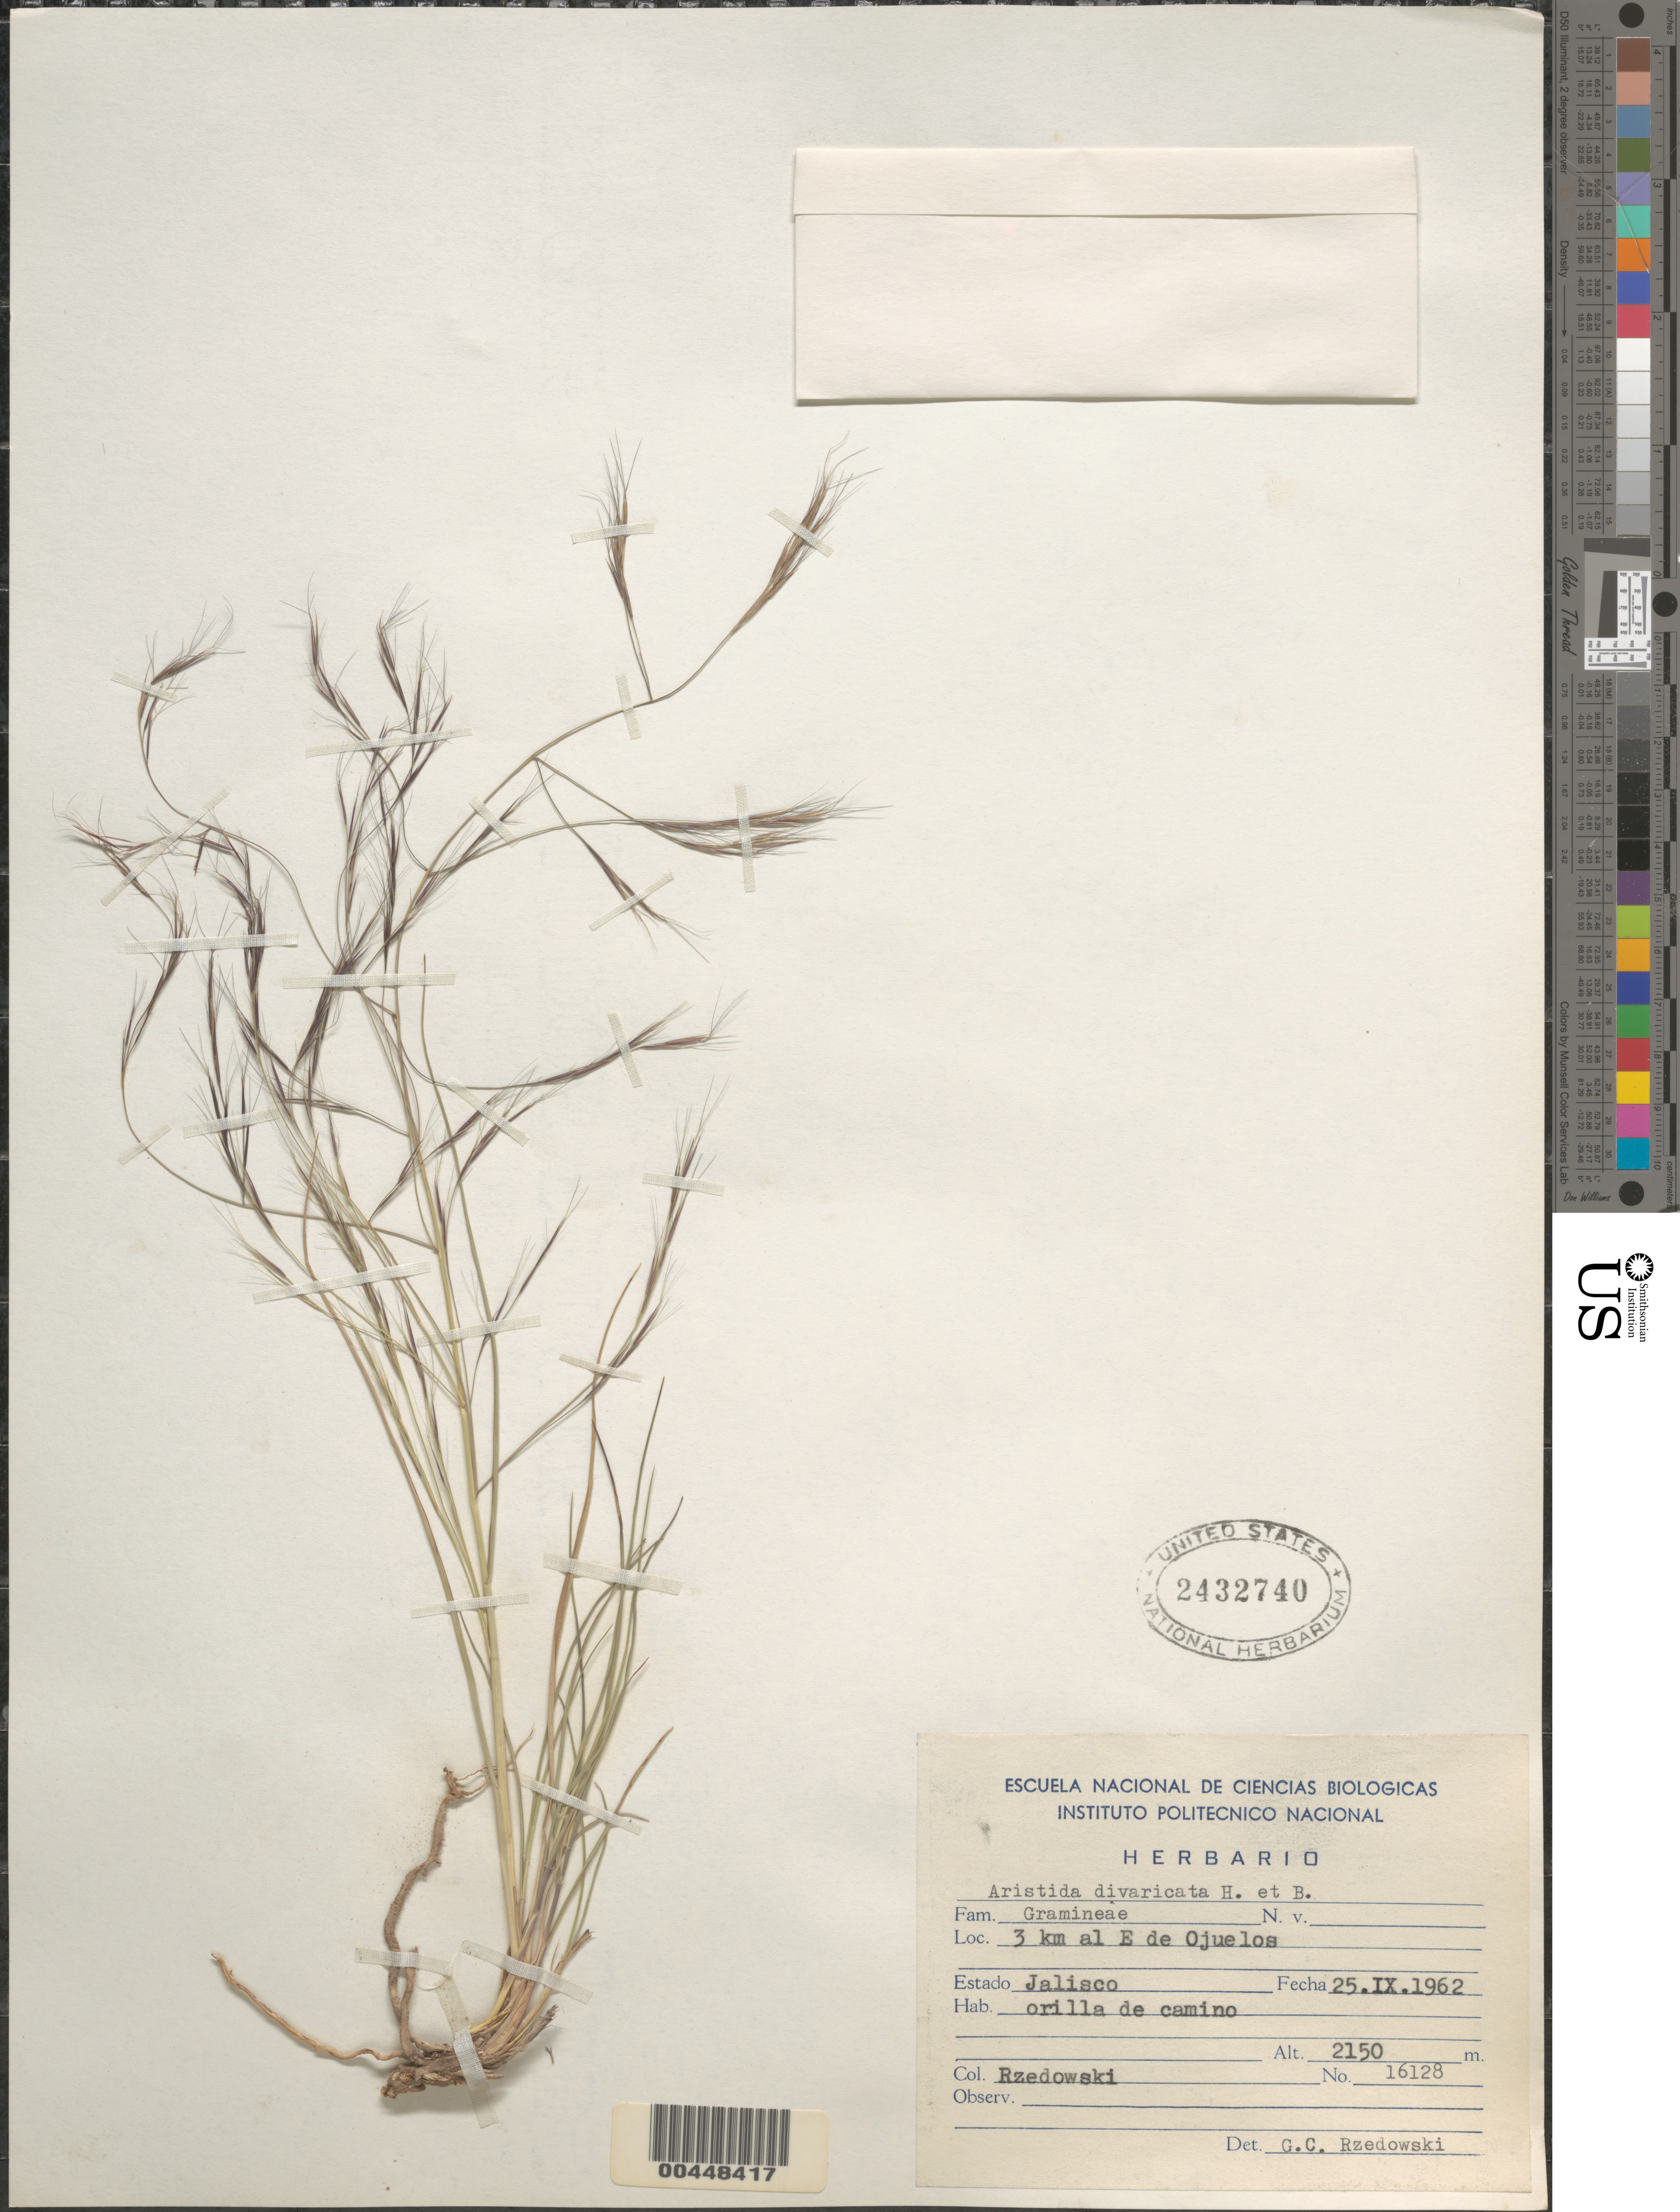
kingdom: Plantae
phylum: Tracheophyta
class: Liliopsida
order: Poales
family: Poaceae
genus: Aristida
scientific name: Aristida divaricata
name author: Humb. & Bonpl. ex Willd.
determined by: Rzedowski, G. C.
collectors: J. Rzedowski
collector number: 16128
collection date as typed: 25 Sep 1962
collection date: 1962-09-25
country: Mexico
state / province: Jalisco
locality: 3 km al E de Ojuelos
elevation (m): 2150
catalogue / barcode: US 2432740